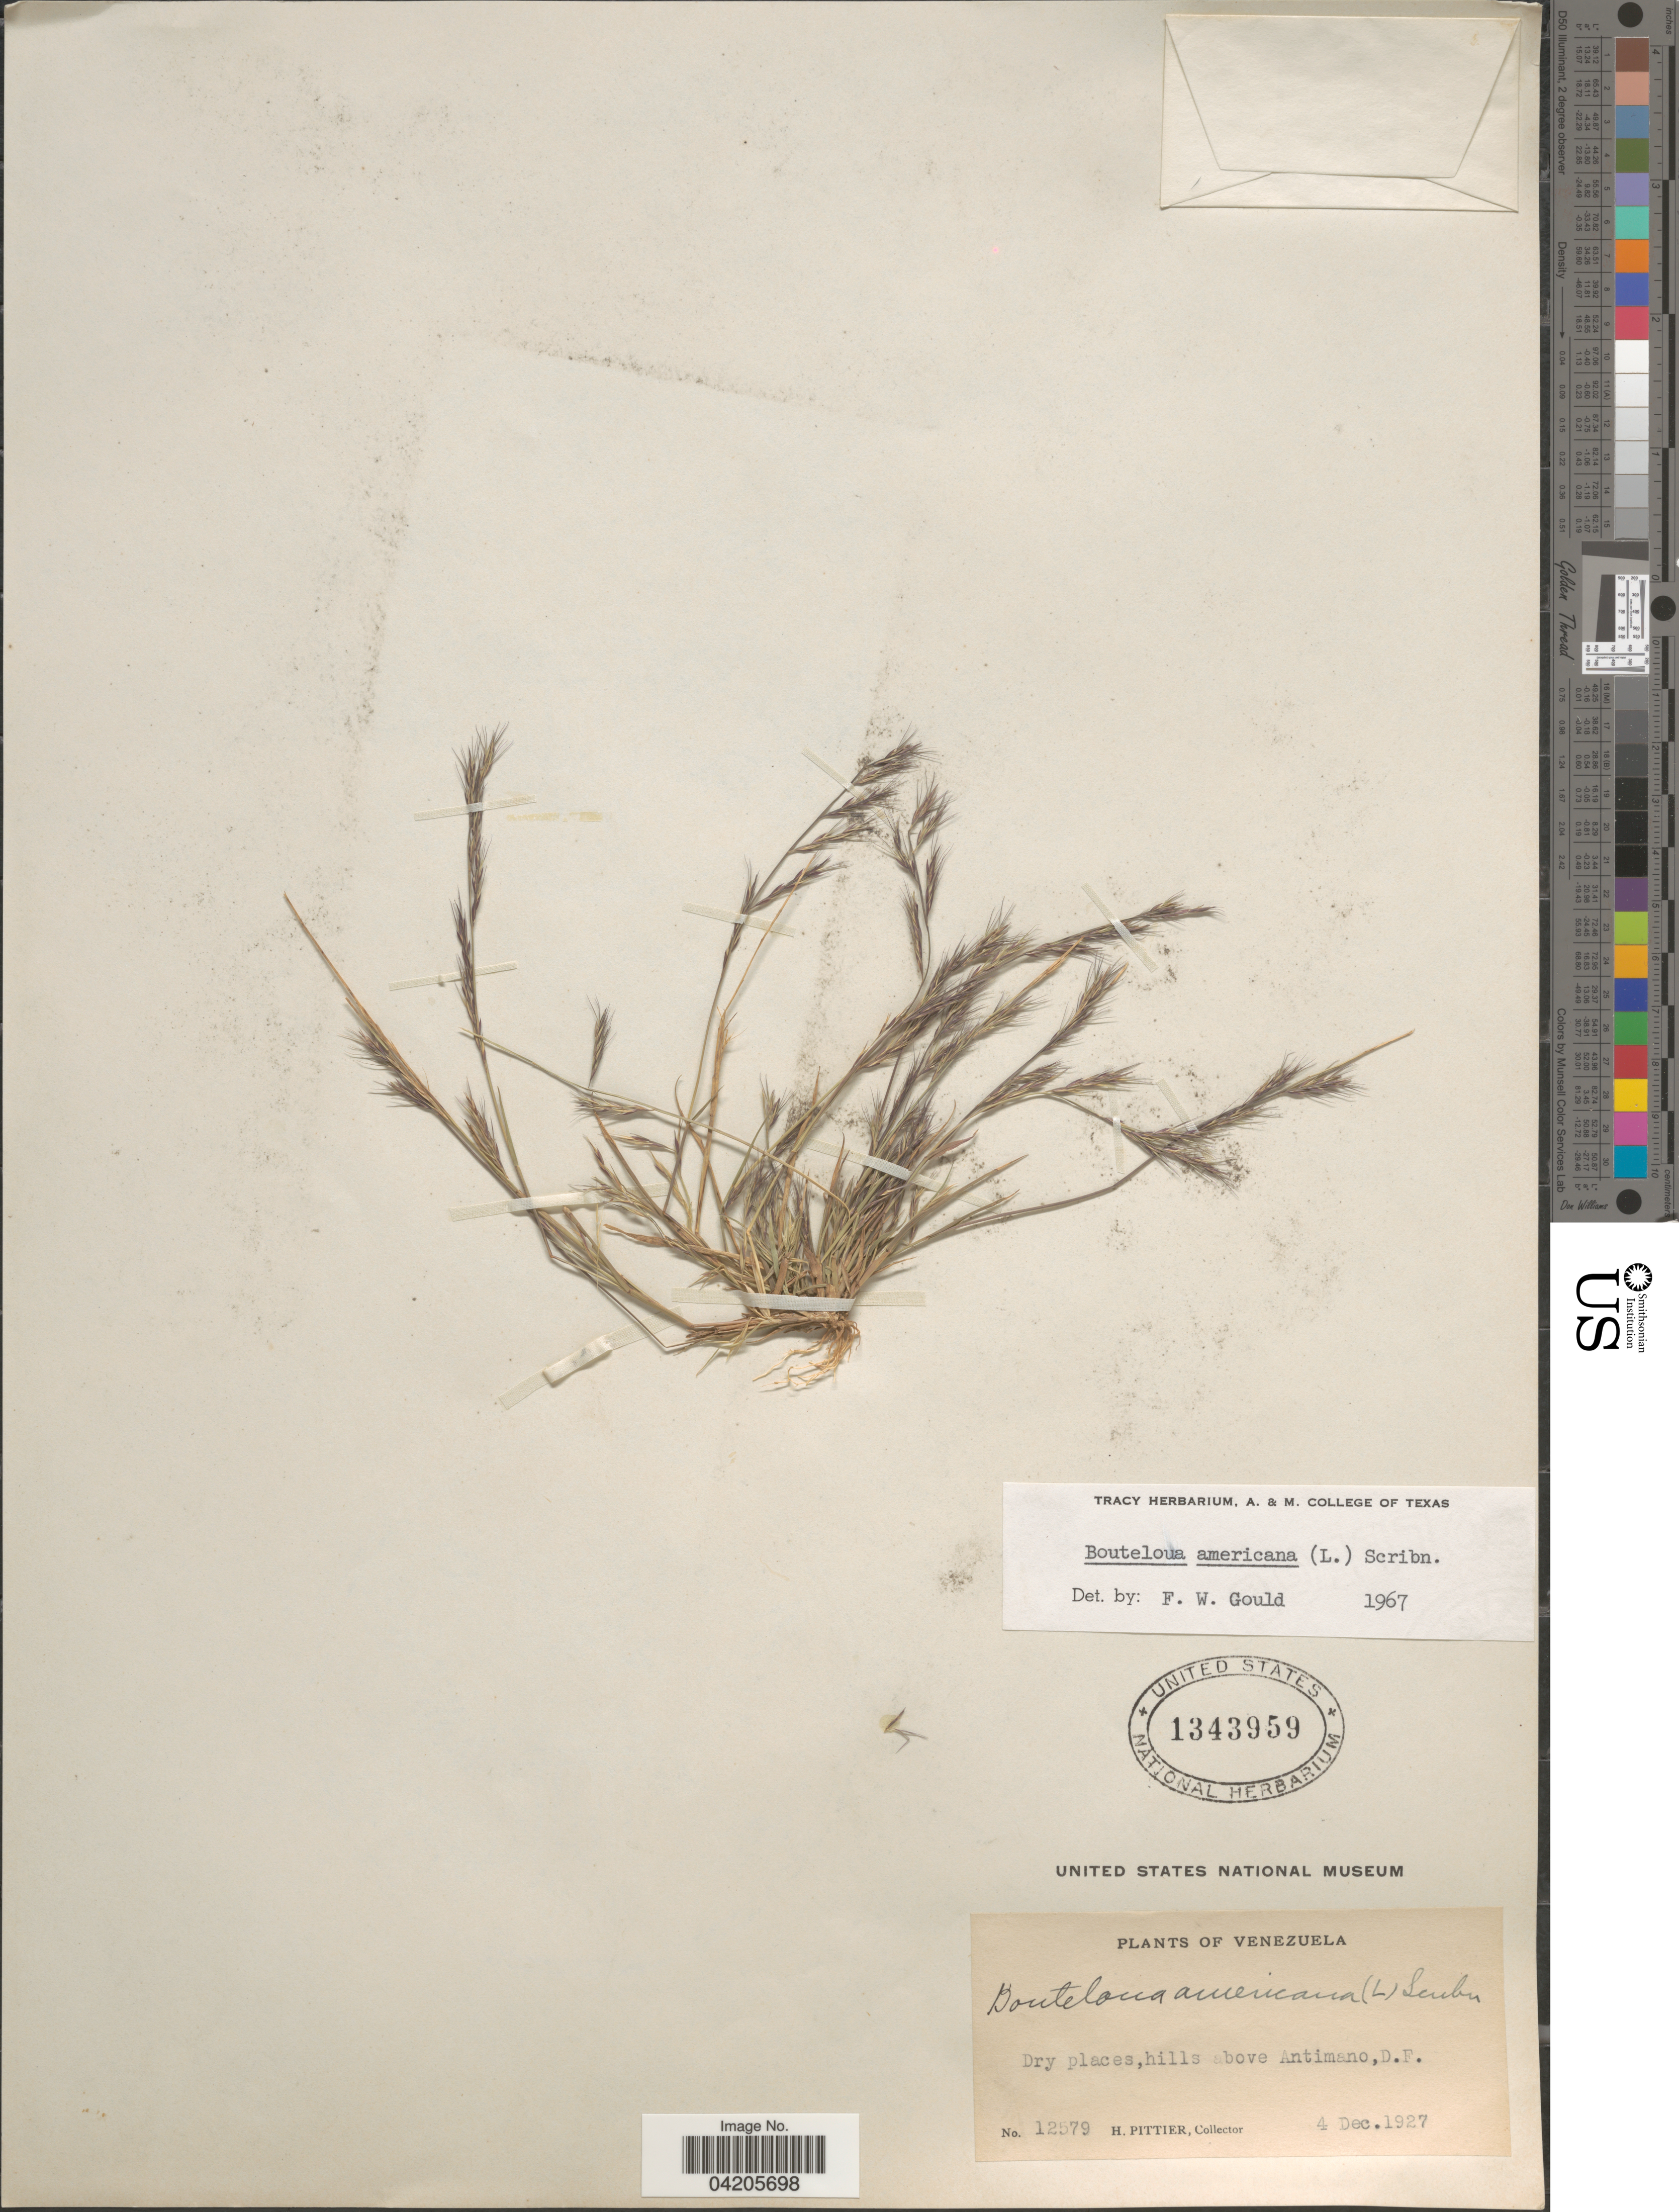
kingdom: Plantae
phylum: Tracheophyta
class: Liliopsida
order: Poales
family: Poaceae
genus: Bouteloua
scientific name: Bouteloua americana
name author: (L.) Scribn.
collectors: H. F. Pittier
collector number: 12579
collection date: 1927-12-04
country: Venezuela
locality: Dry places, hills above Antimano, D.F.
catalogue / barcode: US 1343959